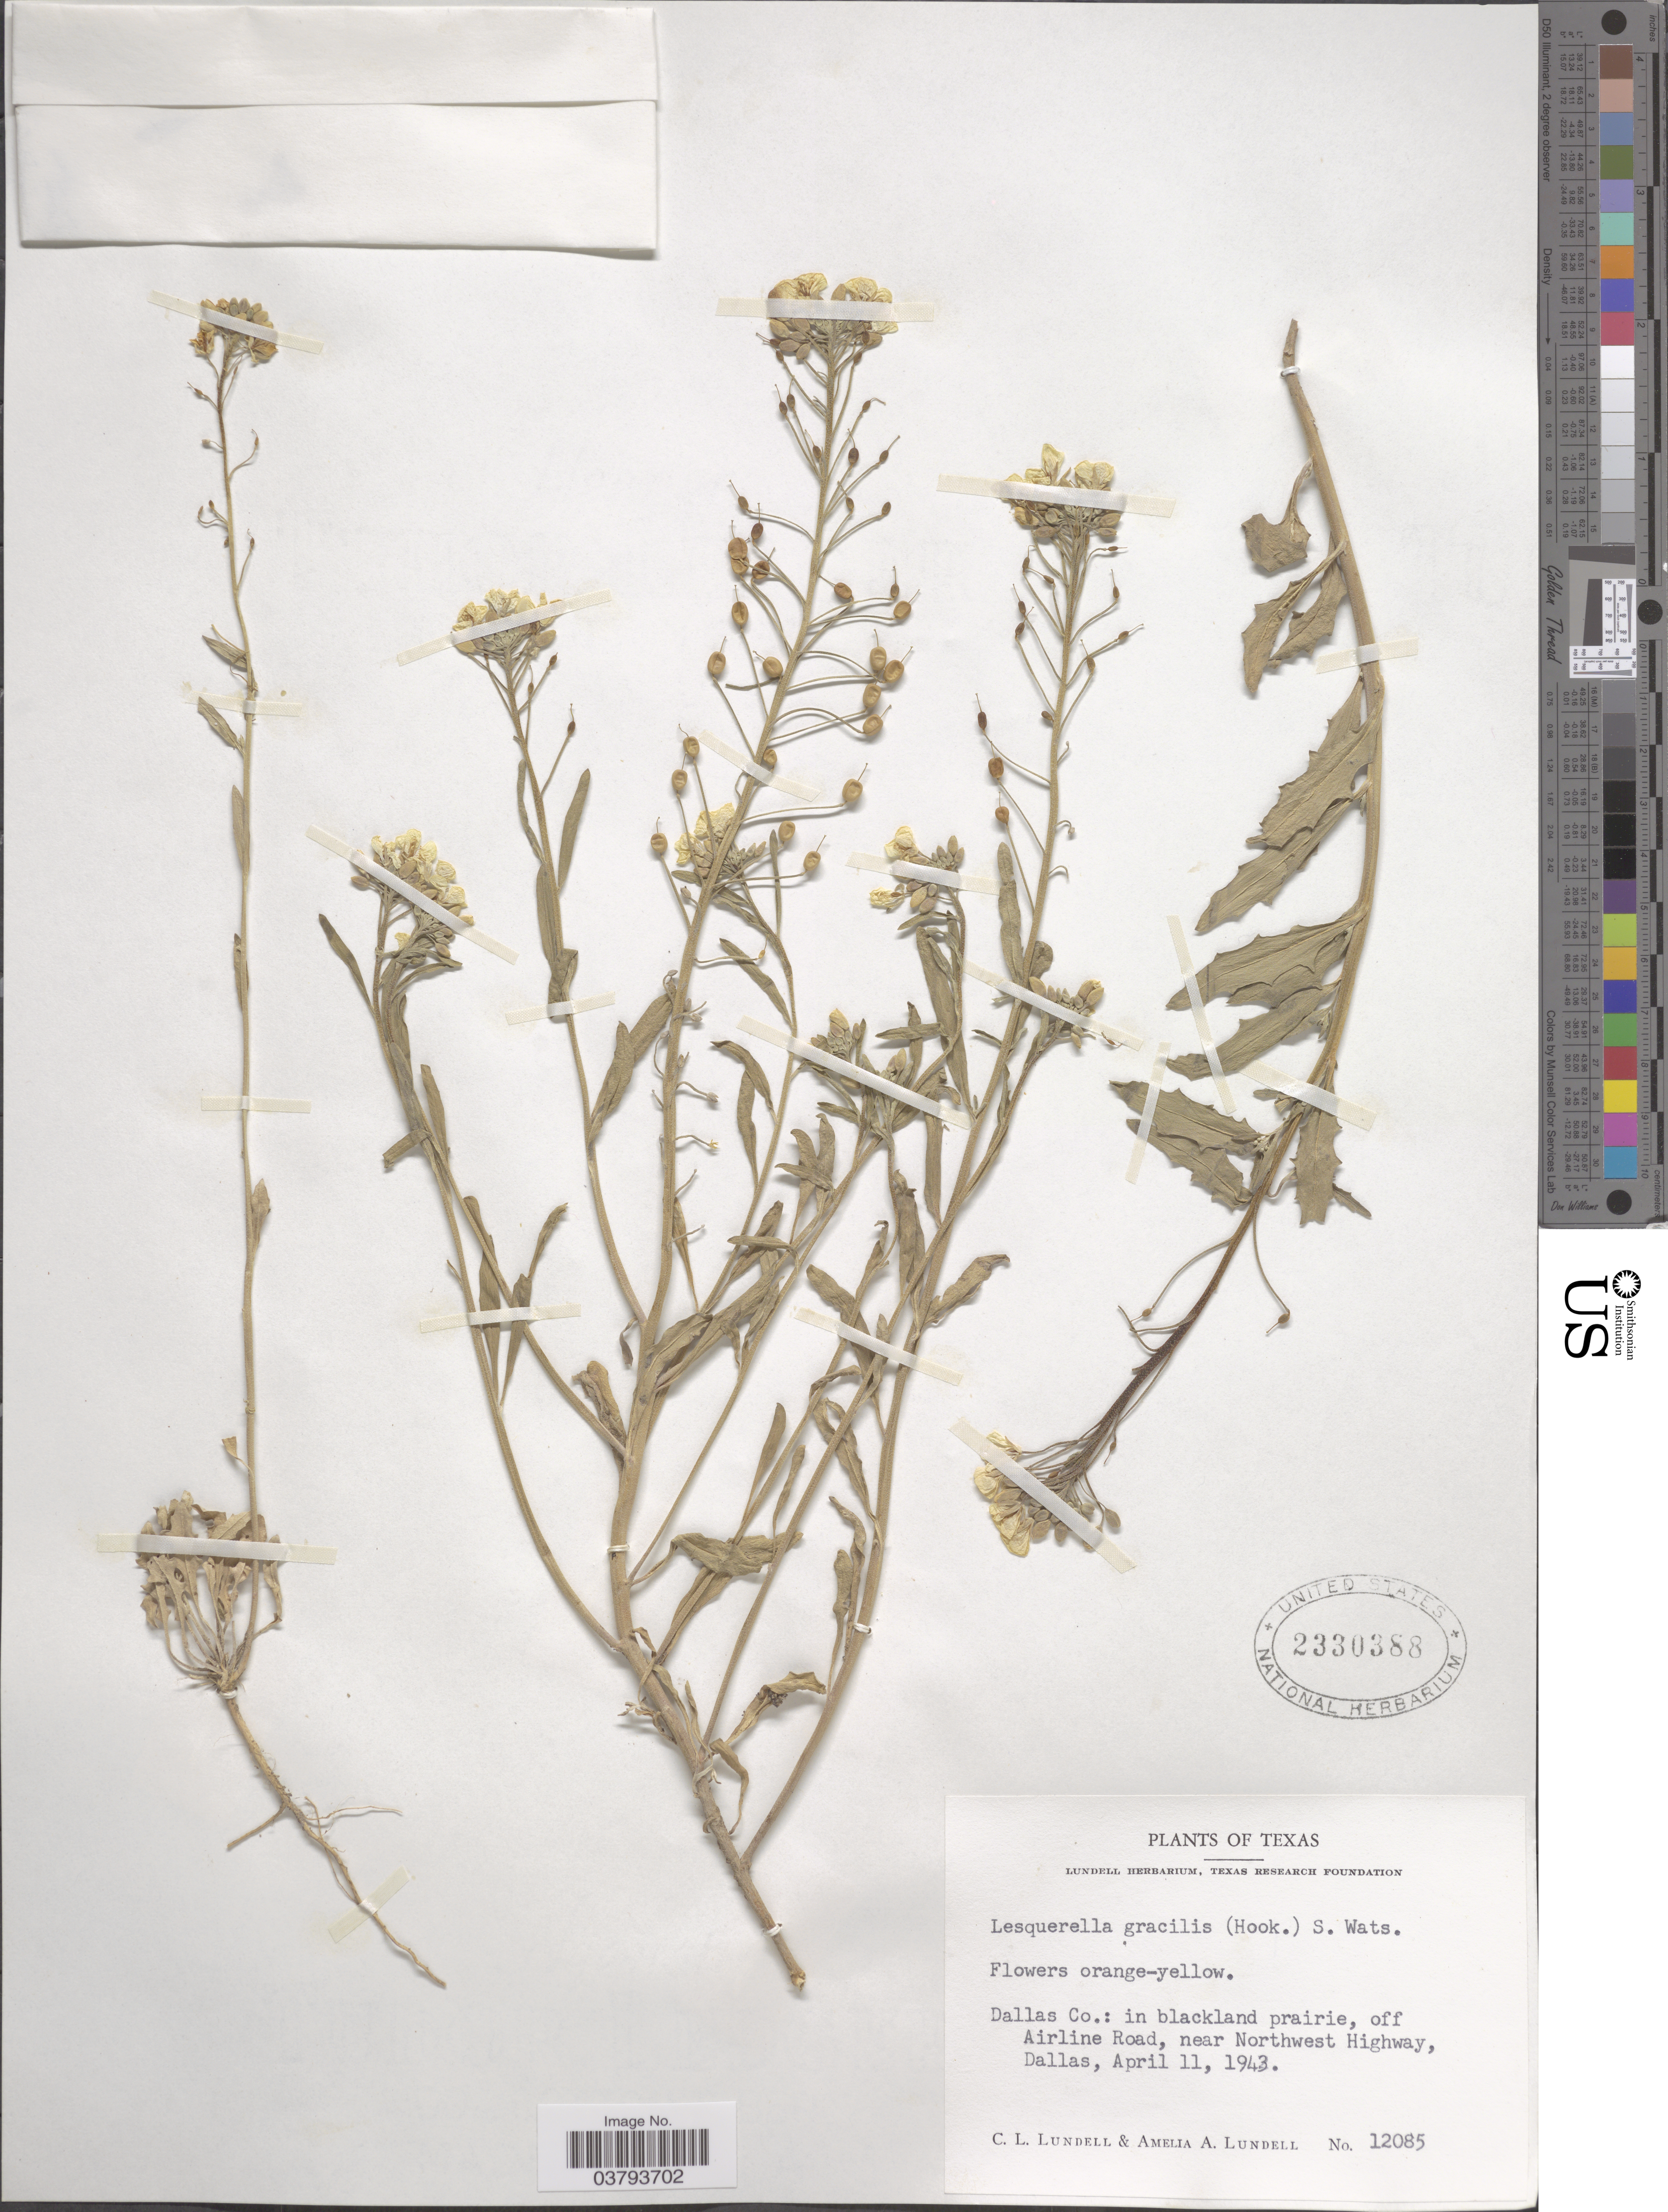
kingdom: Plantae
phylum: Tracheophyta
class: Magnoliopsida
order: Brassicales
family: Brassicaceae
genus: Lesquerella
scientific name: Lesquerella gracilis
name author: (Hook.) S. Watson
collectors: C. L. Lundell & A. A. Lundell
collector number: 12085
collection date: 1943-04-11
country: United States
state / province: Texas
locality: Dallas Co.: in blackland prairie, off Airline Road, near Northwest Highway, Dallas.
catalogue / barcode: US 2330388